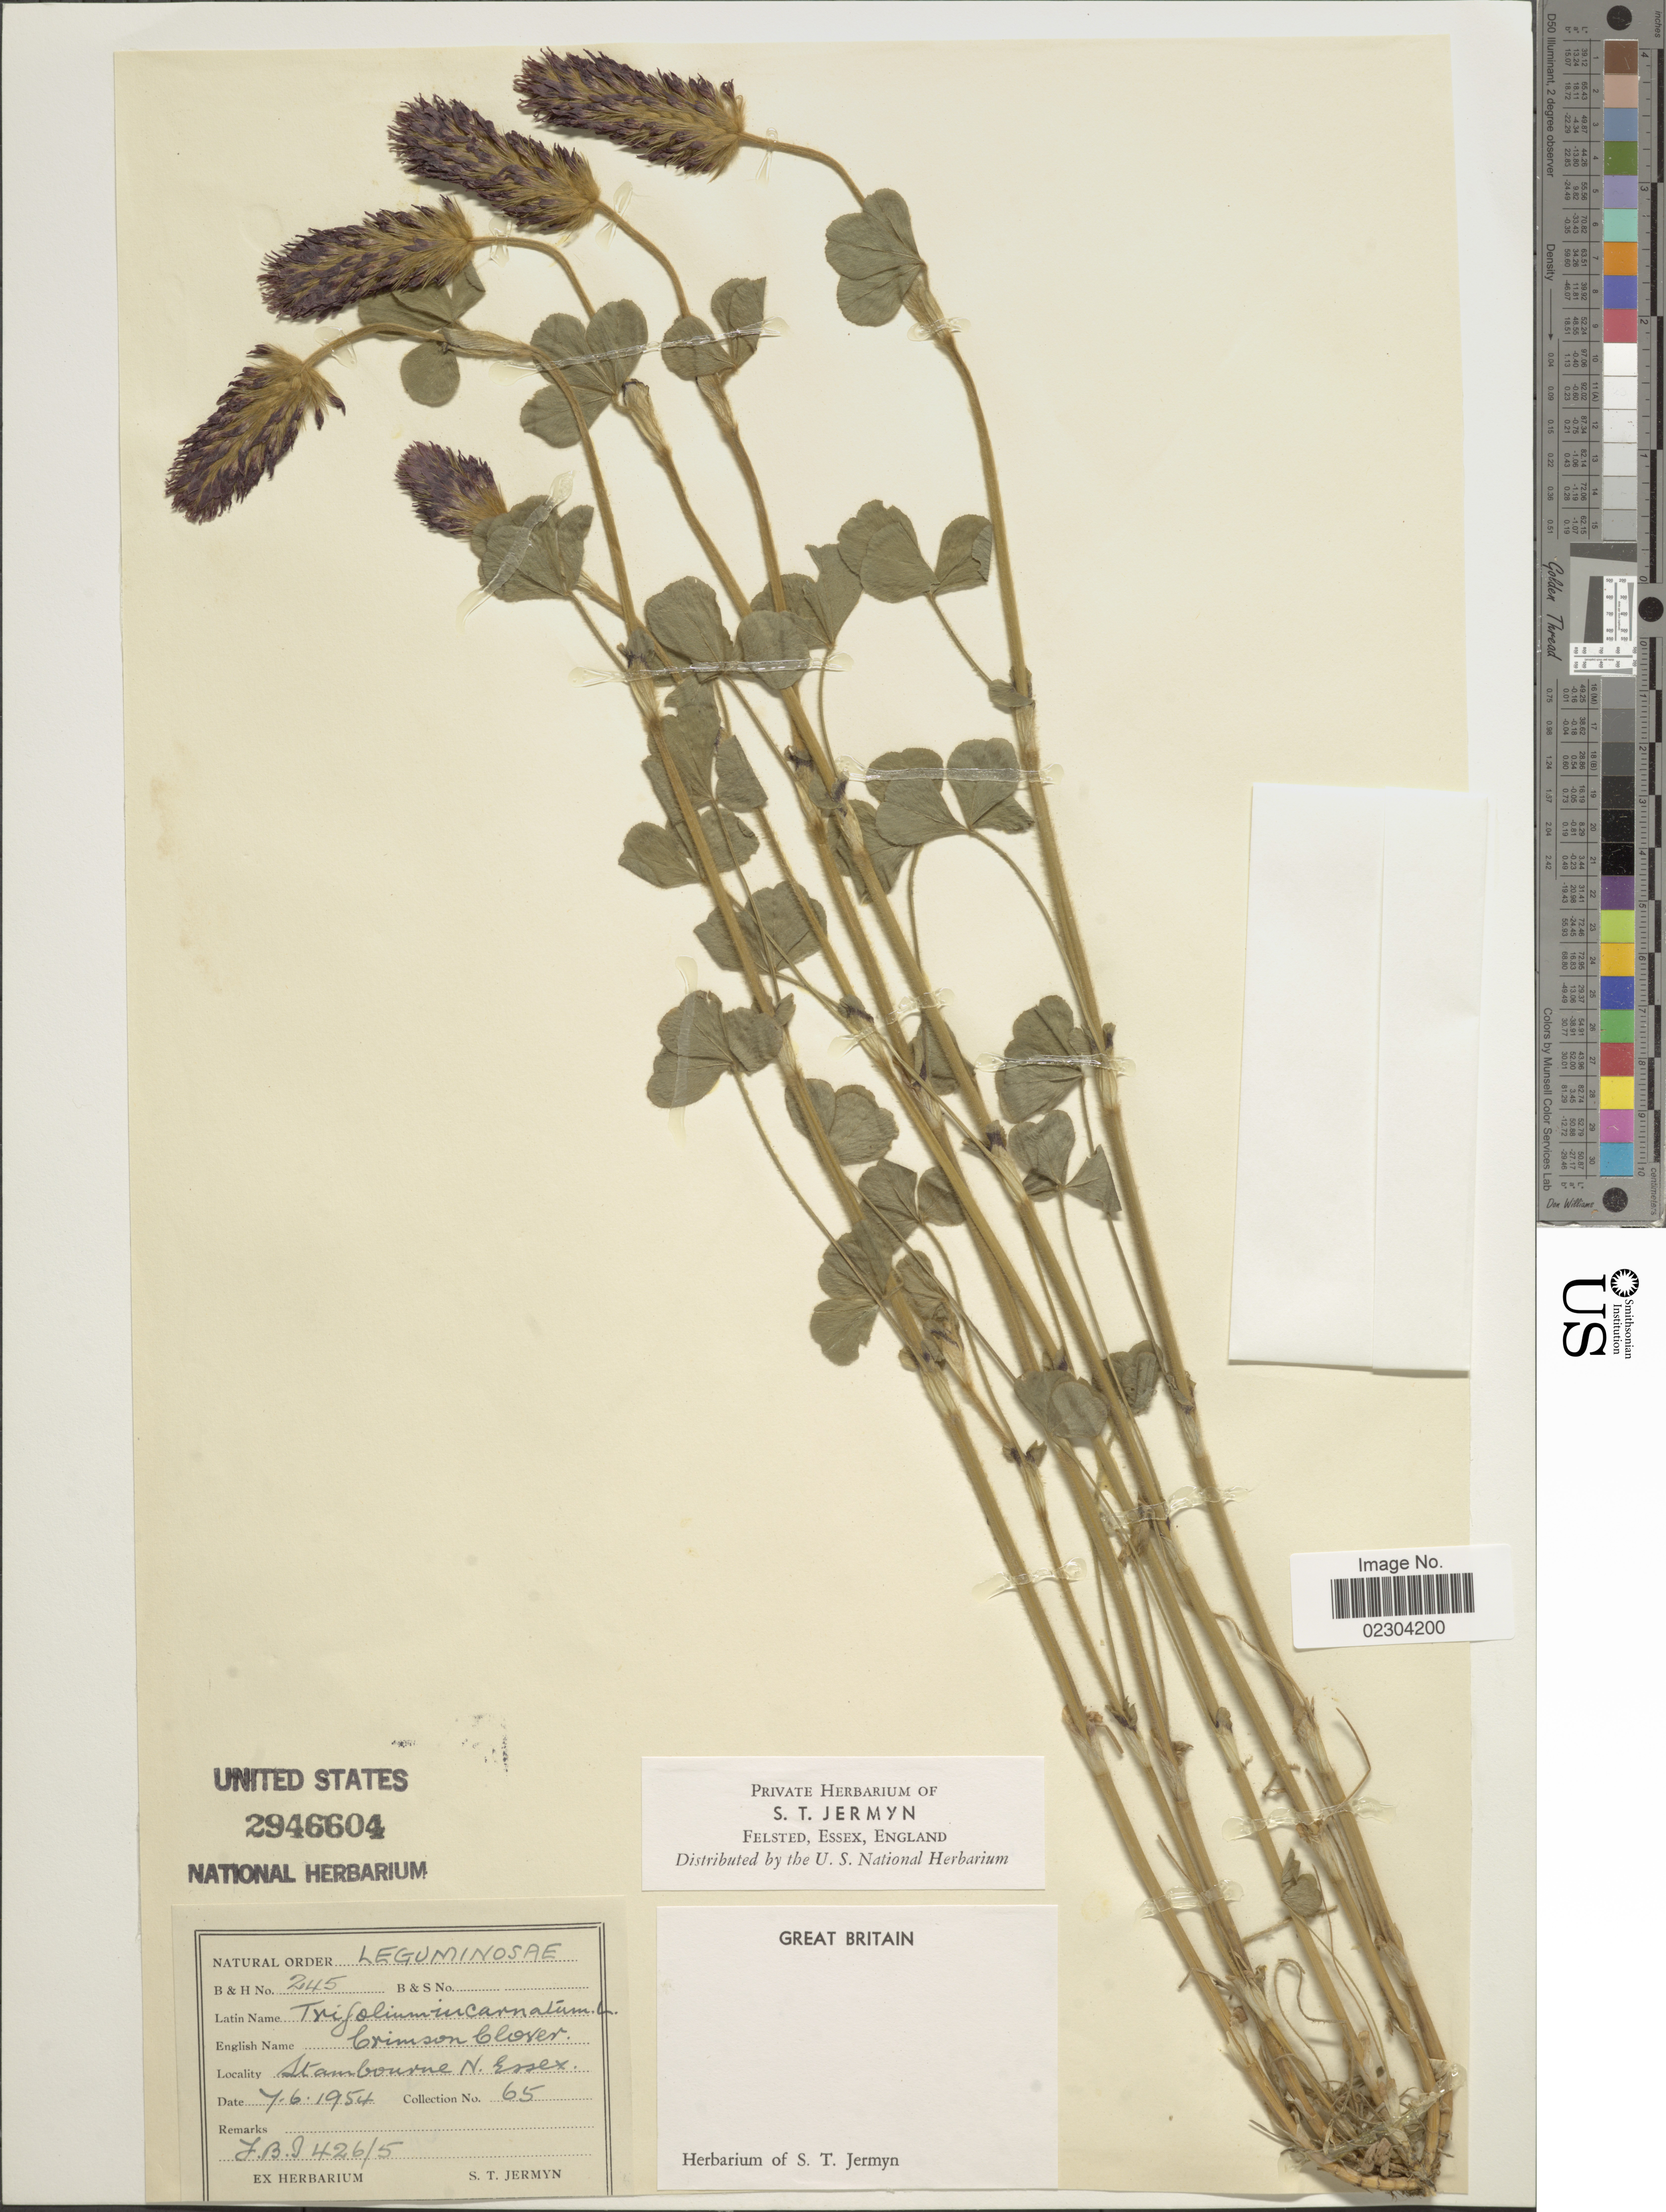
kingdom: Plantae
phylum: Tracheophyta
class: Magnoliopsida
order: Fabales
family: Fabaceae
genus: Trifolium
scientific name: Trifolium incarnatum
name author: L.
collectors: ex herb. S. T. Jermyn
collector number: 65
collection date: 1954-06-07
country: United Kingdom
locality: Stambourne N. Essex, Great Britain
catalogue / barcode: US 2946604